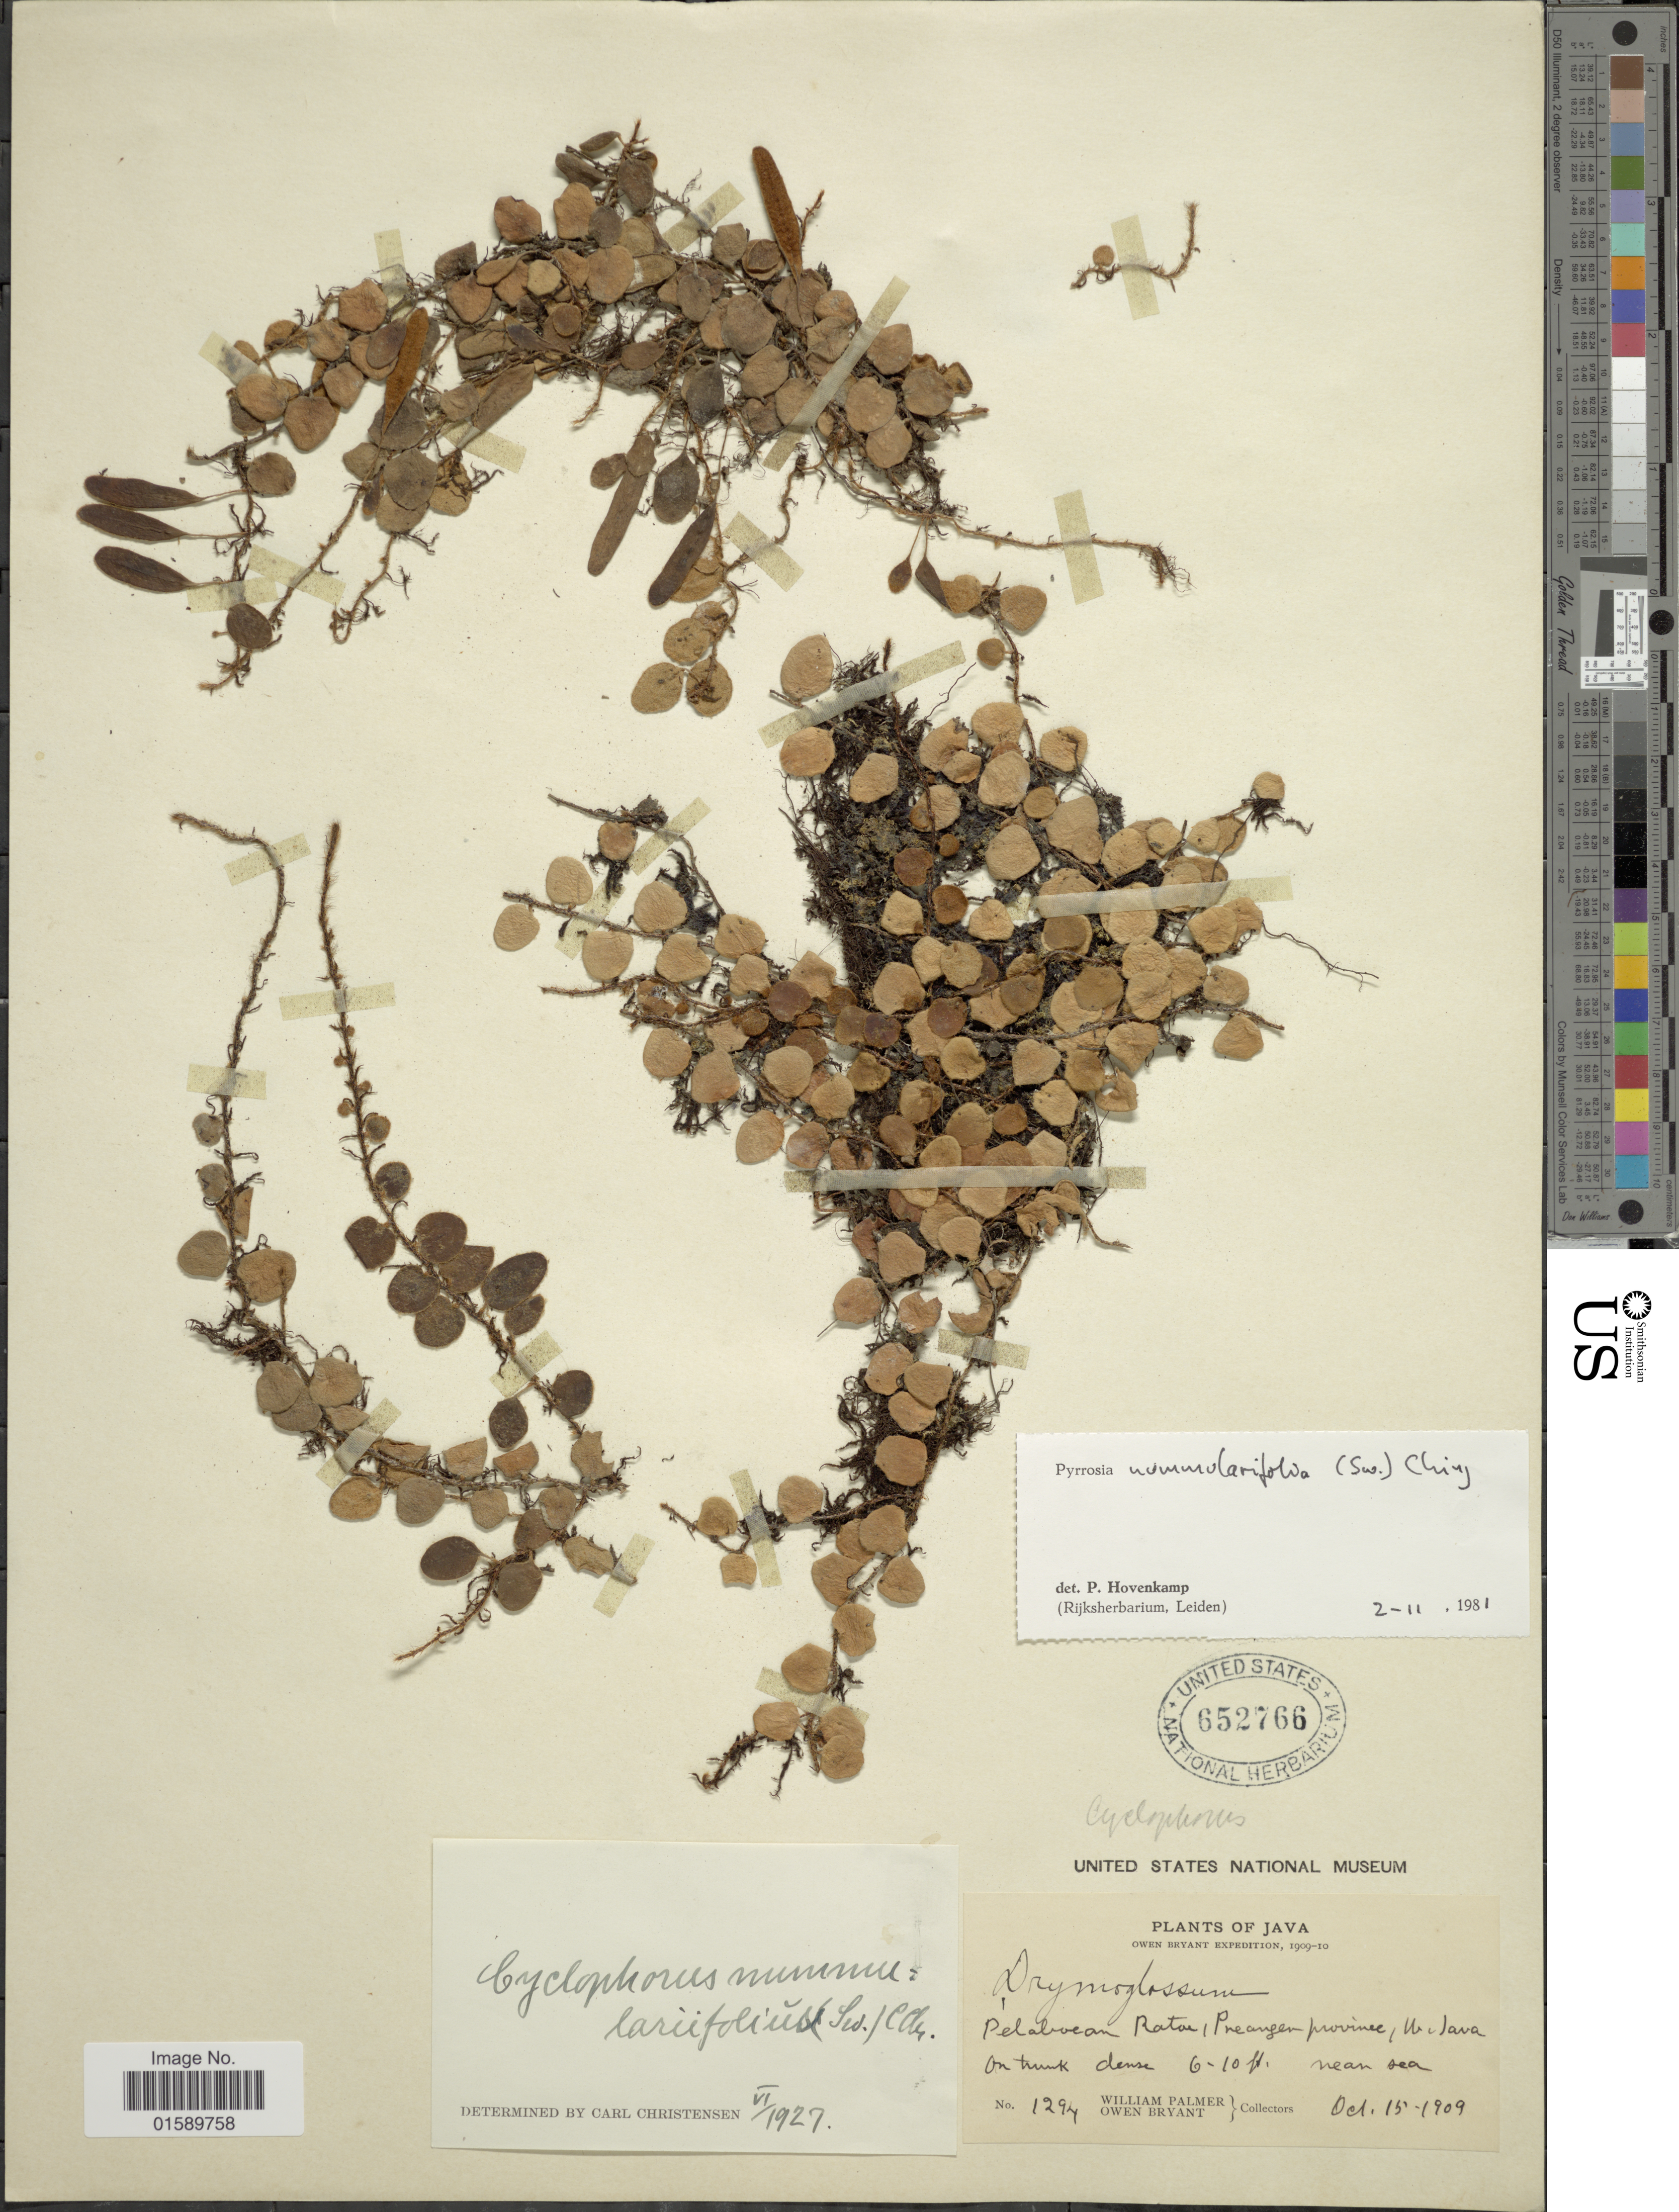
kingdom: Plantae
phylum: Tracheophyta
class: Polypodiopsida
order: Polypodiales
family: Polypodiaceae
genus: Pyrrosia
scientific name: Pyrrosia nummularifolia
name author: (Sw.) Ching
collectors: W. Palmer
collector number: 1294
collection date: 1909-10-15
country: Indonesia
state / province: Java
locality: Java, Pelaboean Ratoe, Preanger province (W. ) Java.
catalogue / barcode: US 652766